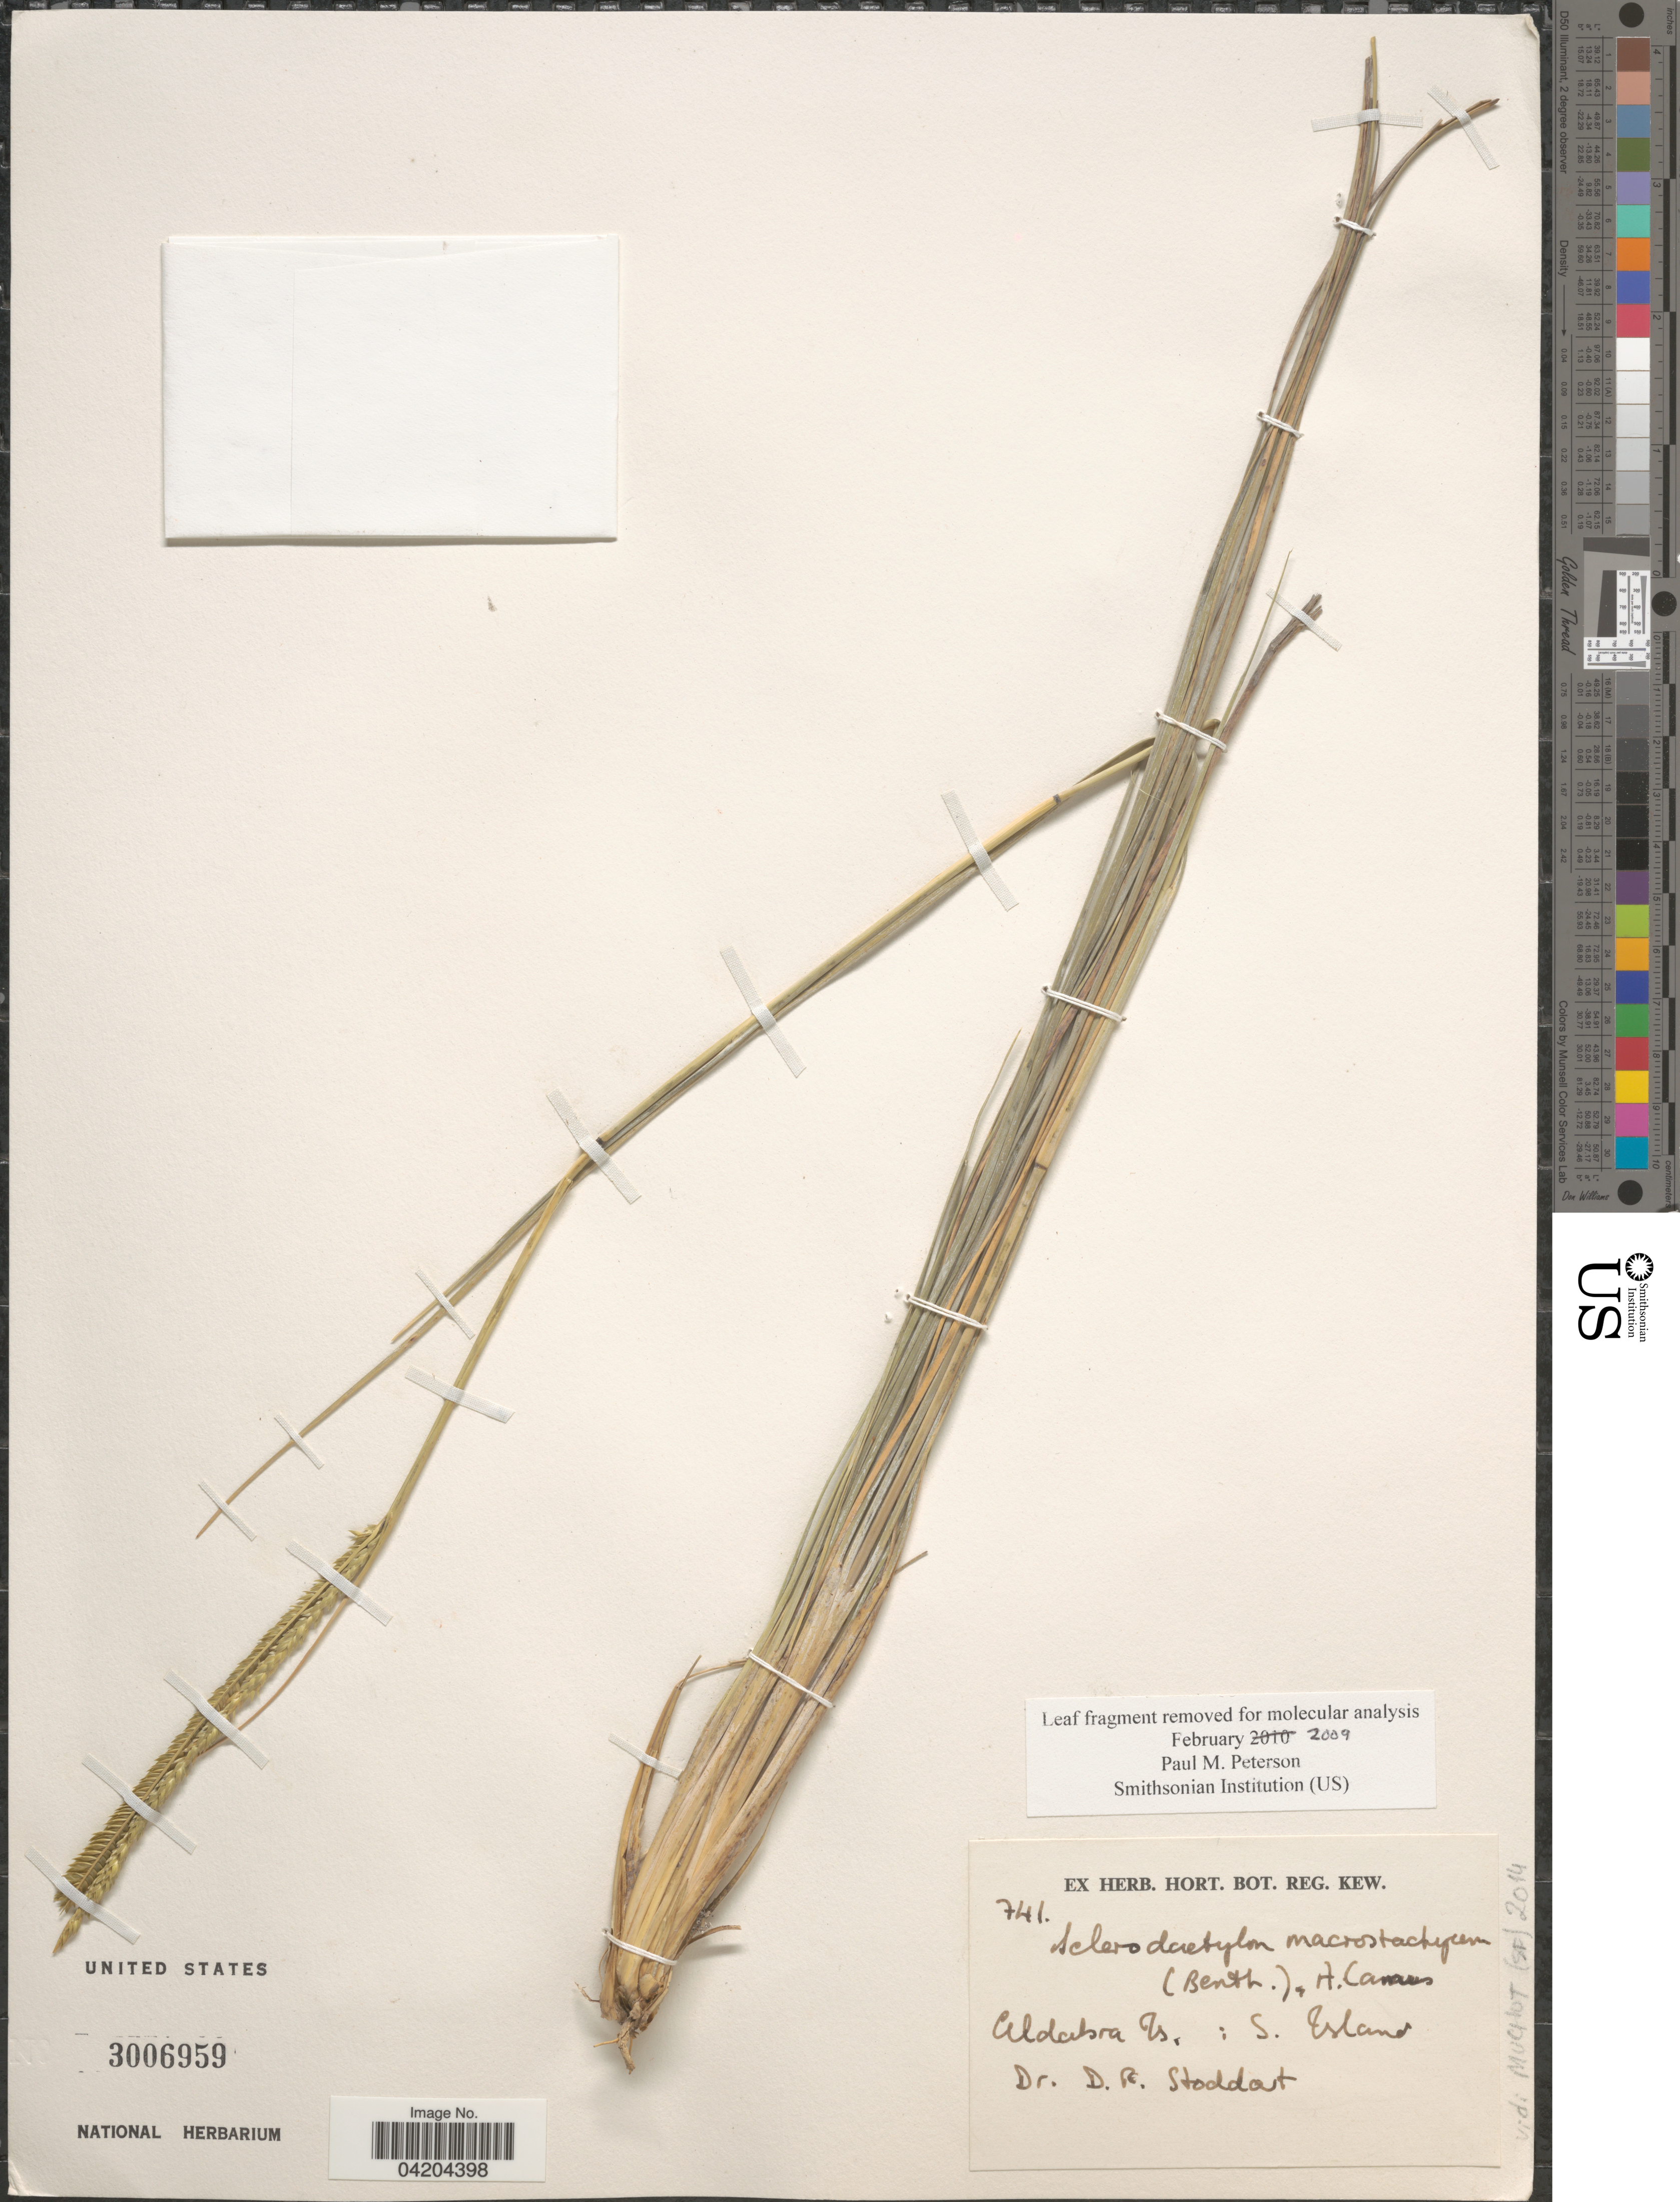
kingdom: Plantae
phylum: Tracheophyta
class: Liliopsida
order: Poales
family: Poaceae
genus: Sclerodactylon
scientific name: Sclerodactylon macrostachyum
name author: (Benth.) A. Camus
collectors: D. Stoddard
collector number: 741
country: Seychelles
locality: Aldabra Is.: S. Island.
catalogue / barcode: US 3006959